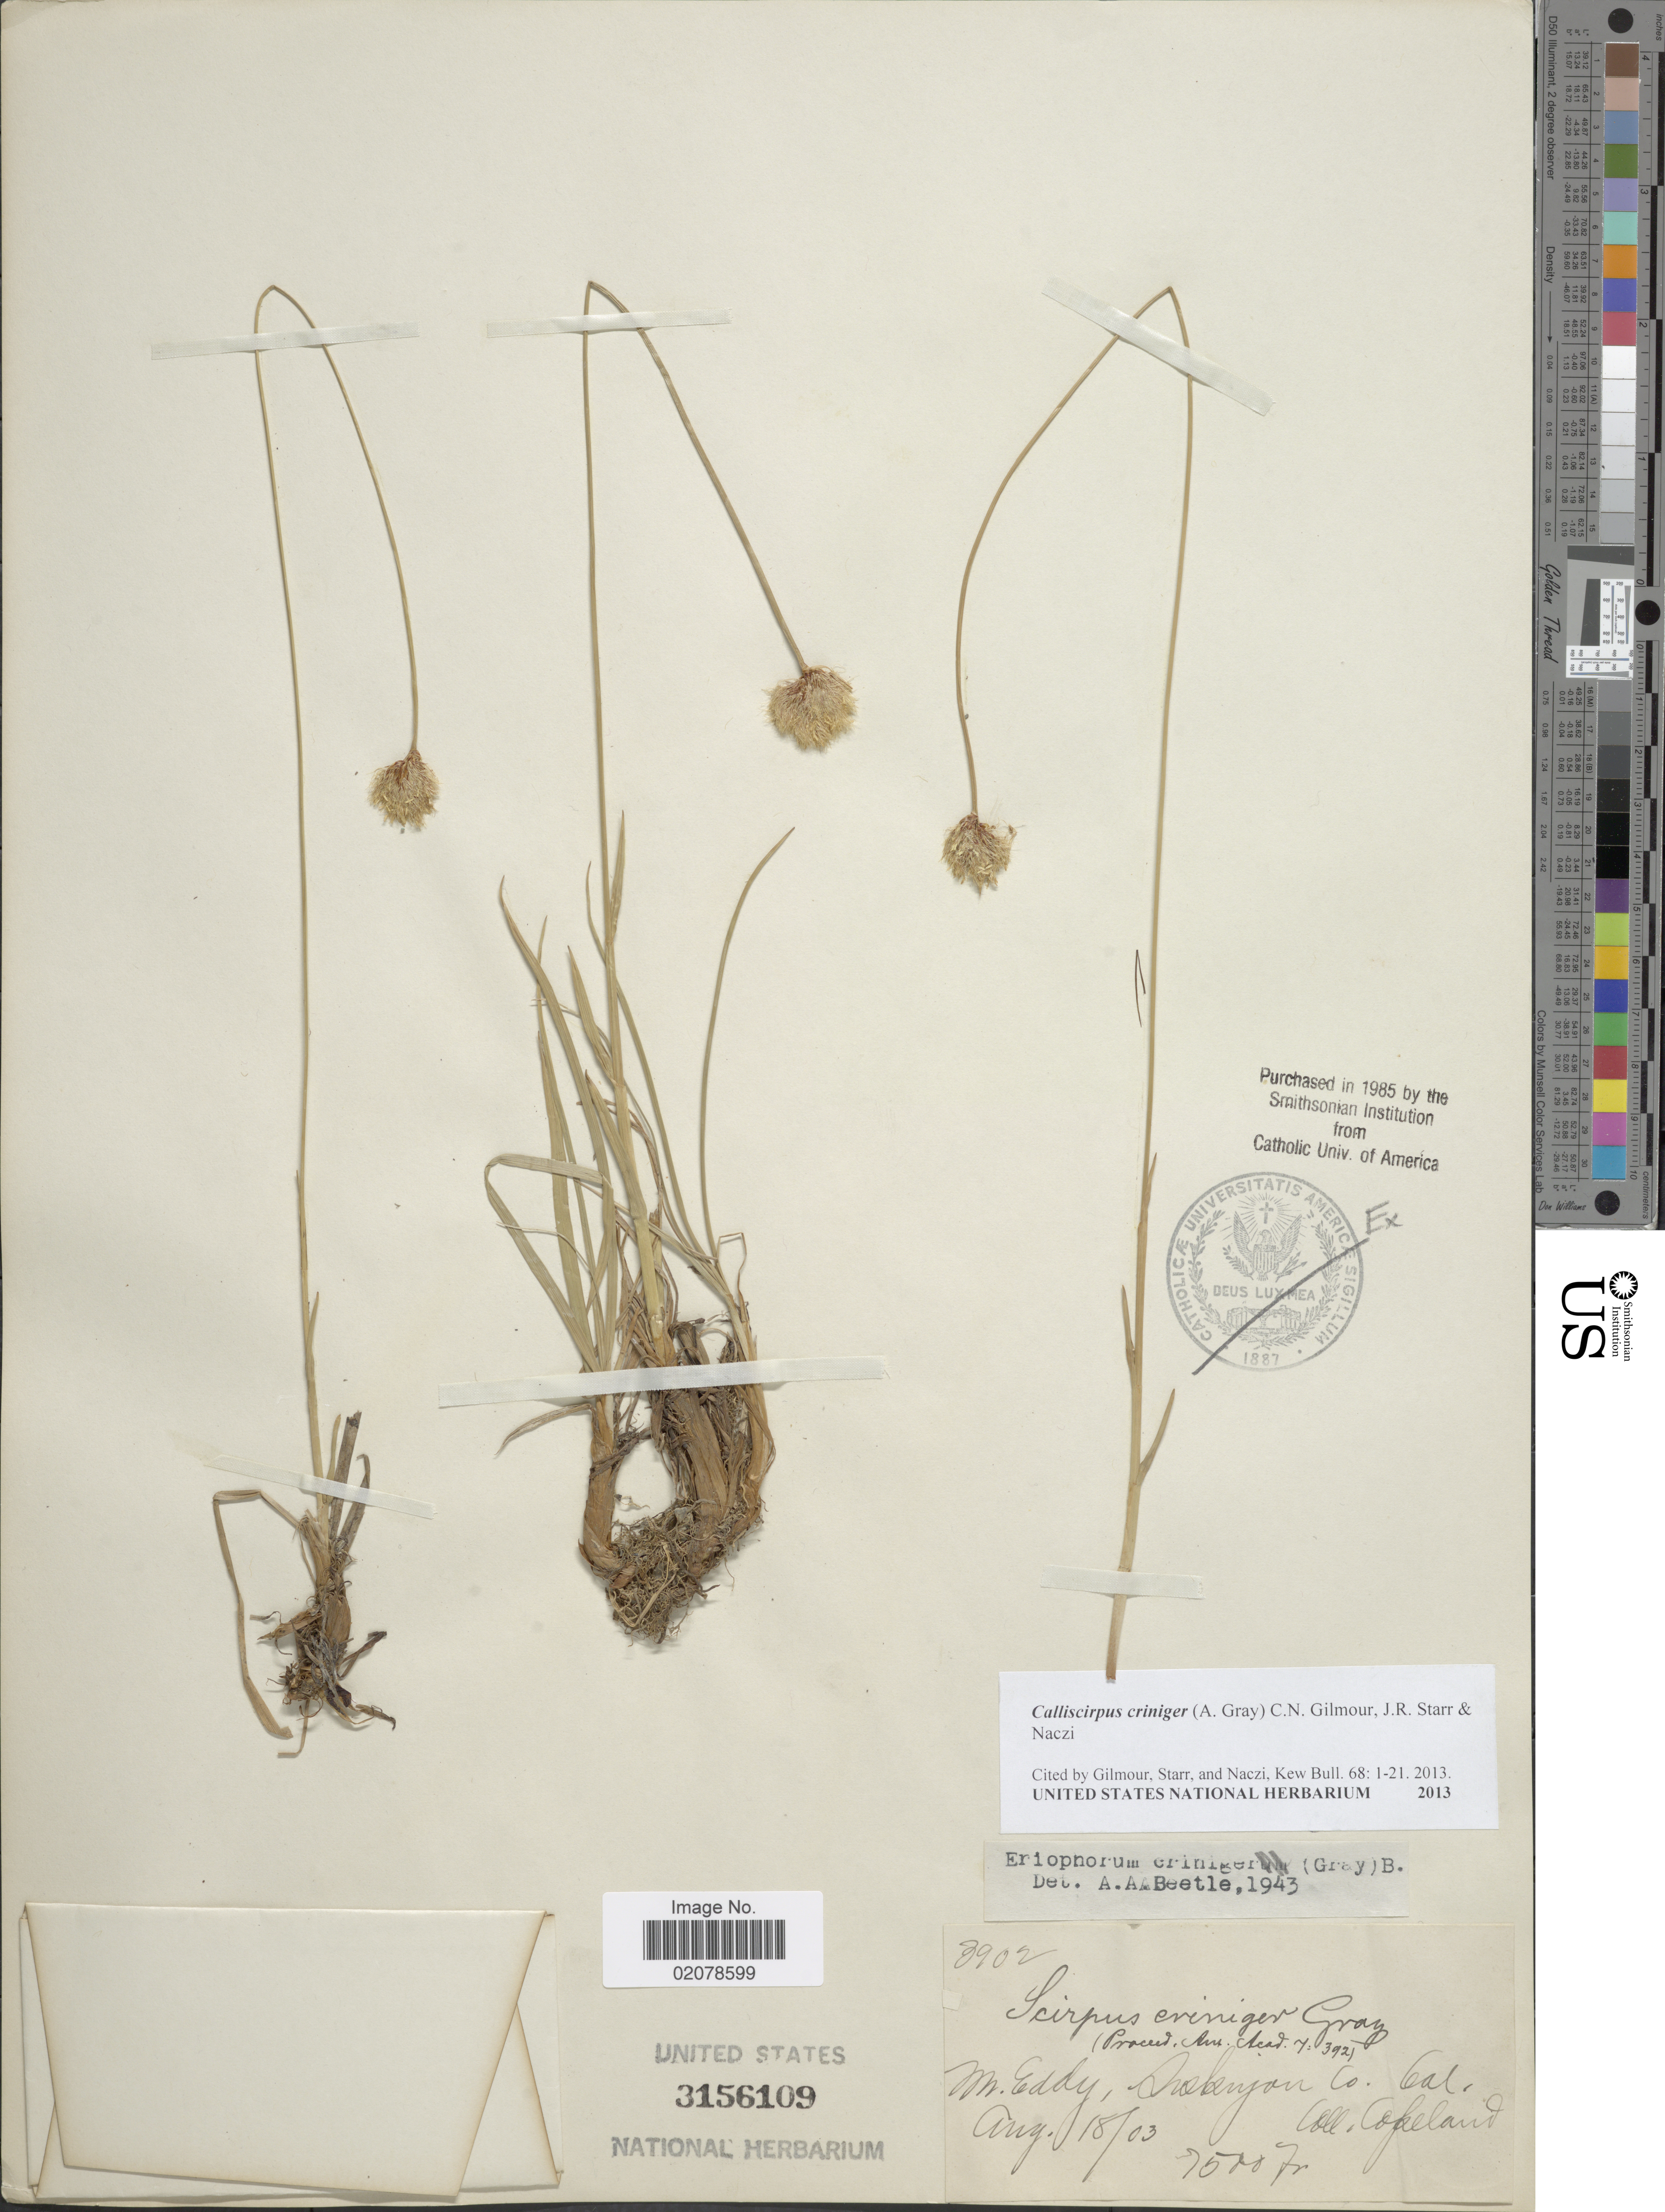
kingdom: Plantae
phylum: Tracheophyta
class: Liliopsida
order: Poales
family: Cyperaceae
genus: Calliscirpus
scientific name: Calliscirpus criniger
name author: (A. Gray) C.N. Gilmour et al.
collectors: -- Copeland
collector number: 3902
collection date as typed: Transcribed d/m/y: 18/8/3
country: United States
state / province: California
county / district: Siskiyou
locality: Mt. Eddy, Siskiyou Co.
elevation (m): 2286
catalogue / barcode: US 3156109